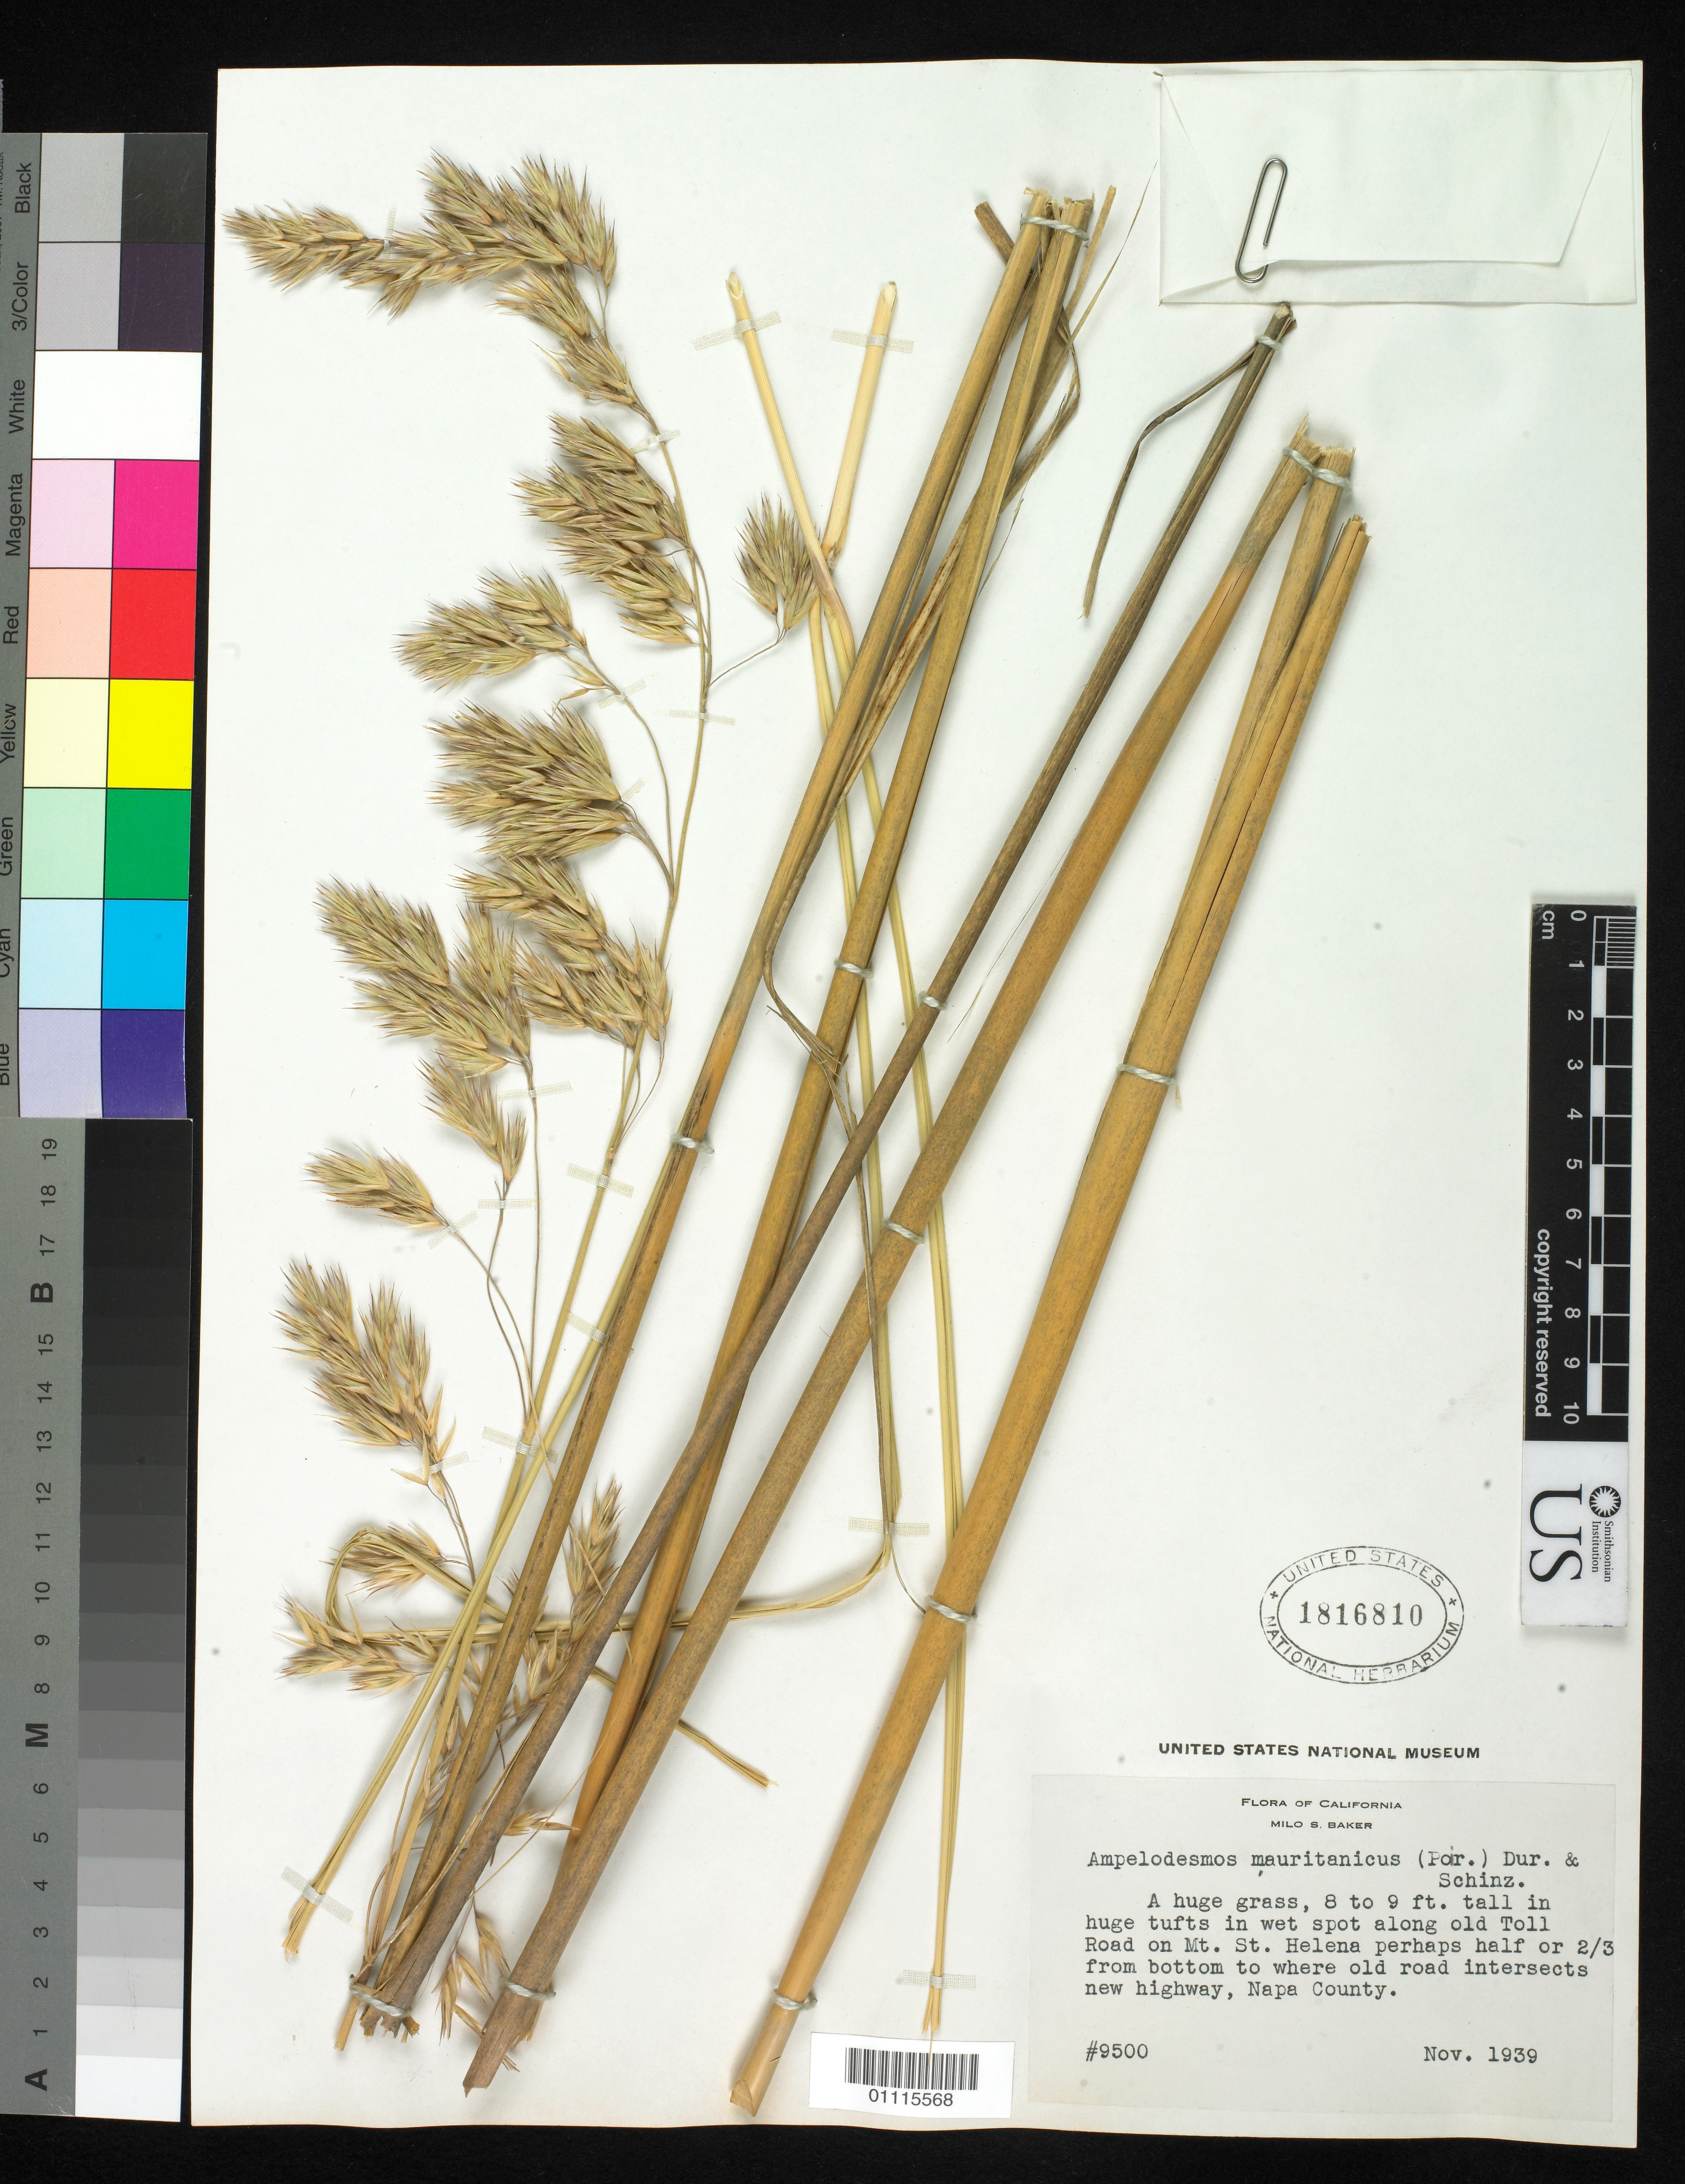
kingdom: Plantae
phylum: Tracheophyta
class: Liliopsida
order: Poales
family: Poaceae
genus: Ampelodesmos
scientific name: Ampelodesmos mauritanicus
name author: (Poir.) Durand & Schinz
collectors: M. S. Baker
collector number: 9500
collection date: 1939-11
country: United States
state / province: California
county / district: Napa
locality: along old Toll Road on Mt. St. Helena perhaps half or 2/3 from bottom to where old road intersects new highway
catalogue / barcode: US 1816810